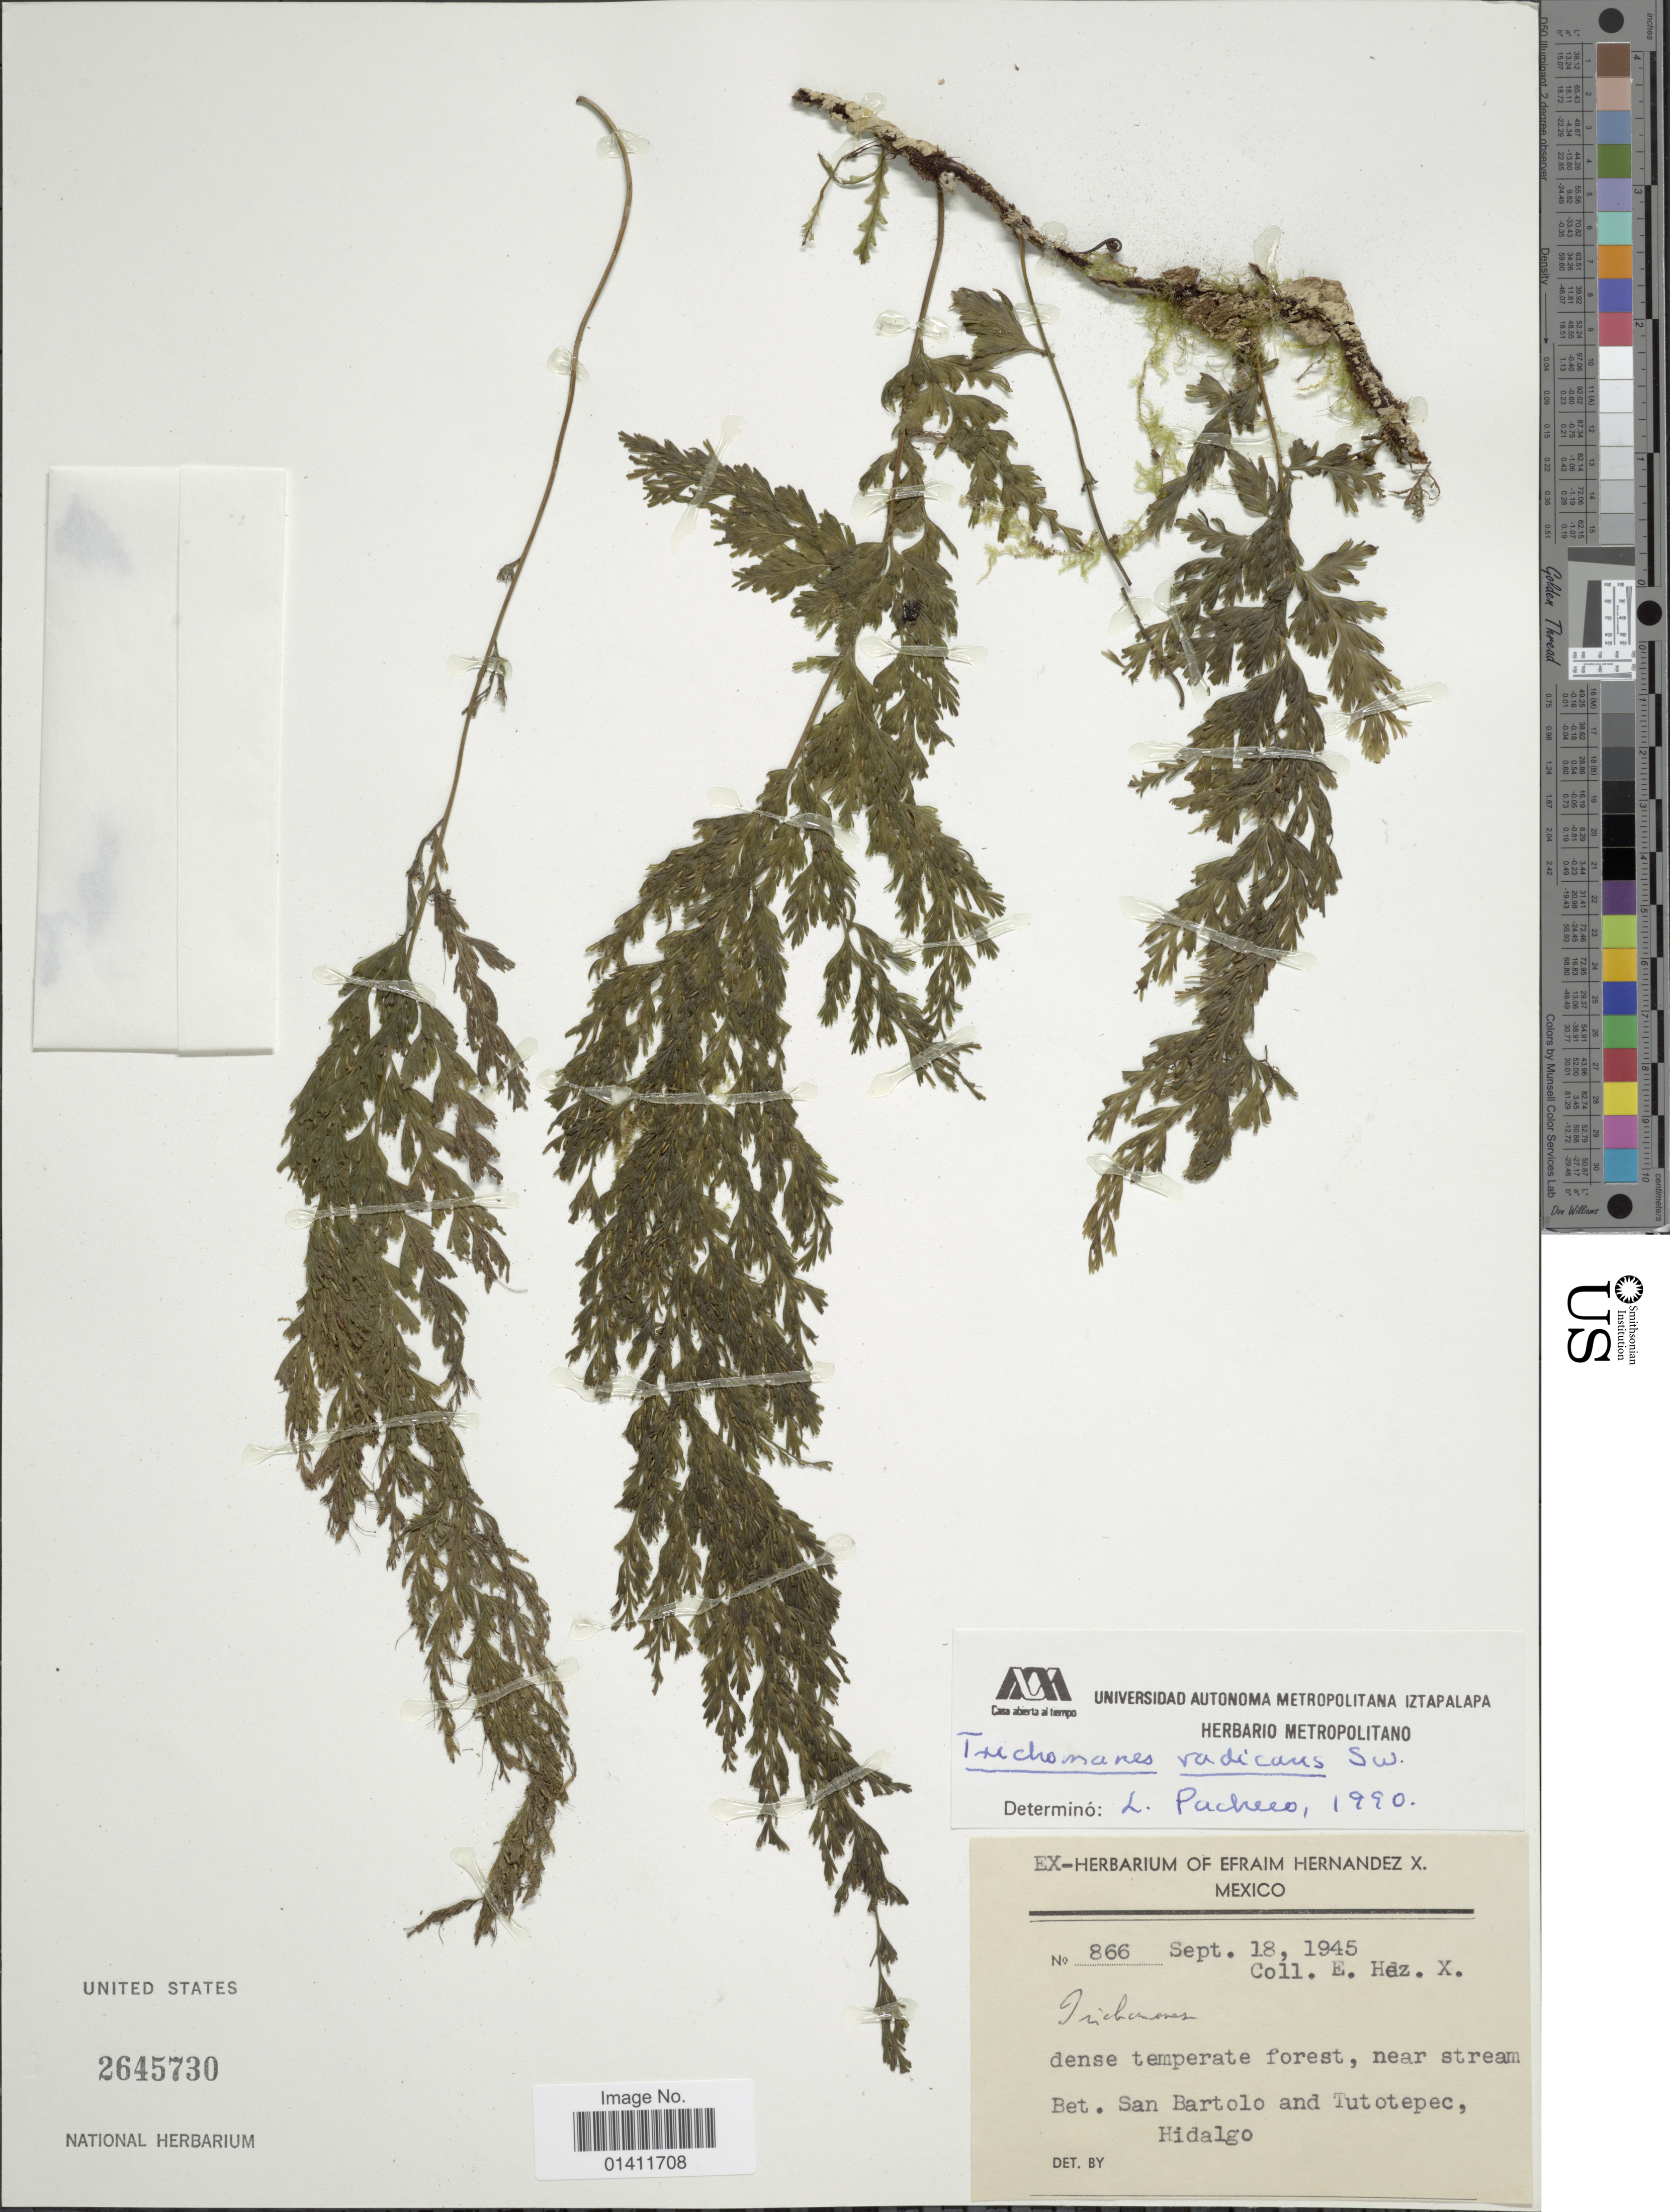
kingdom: Plantae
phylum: Tracheophyta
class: Polypodiopsida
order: Hymenophyllales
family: Hymenophyllaceae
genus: Vandenboschia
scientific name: Vandenboschia radicans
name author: (Sw.) Copel.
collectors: E. Helz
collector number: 866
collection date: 1945-09-18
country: Mexico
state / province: Hidalgo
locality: Bet. San Bartolo and Tutotepec.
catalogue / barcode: US 2645730